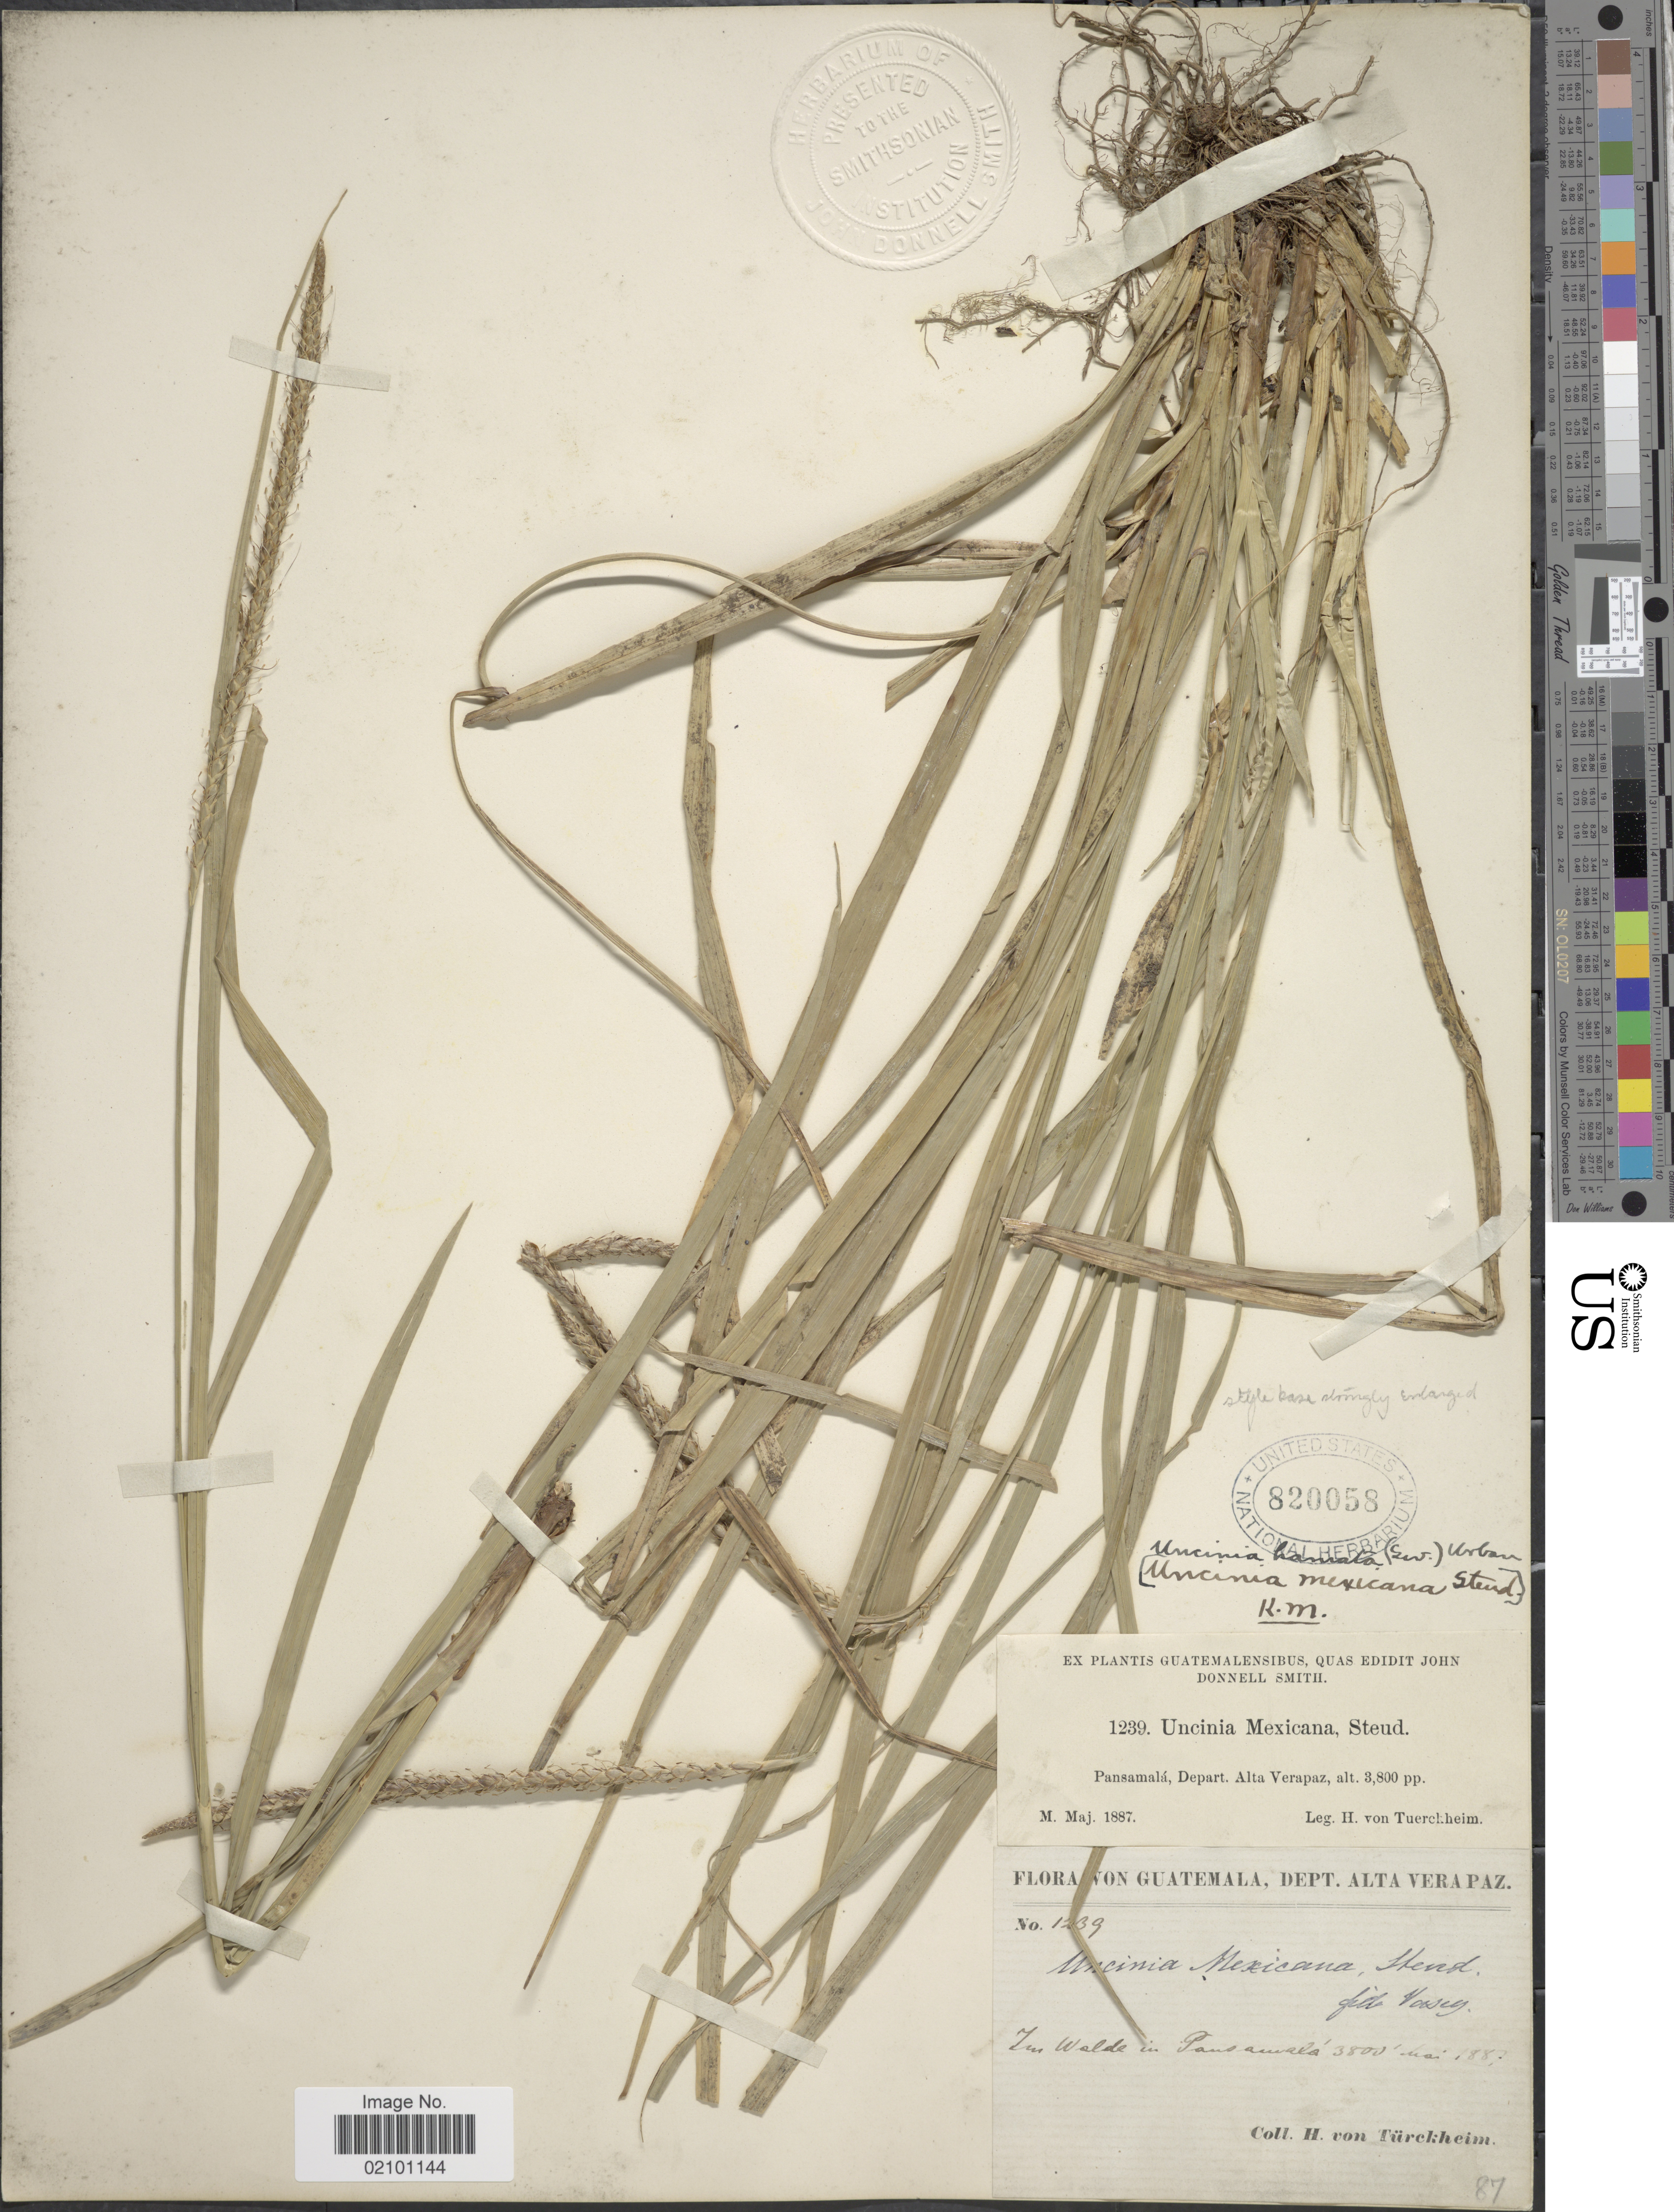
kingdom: Plantae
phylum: Tracheophyta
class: Liliopsida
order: Poales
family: Cyperaceae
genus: Carex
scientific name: Carex hamata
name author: Sw.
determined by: Jimnéz-Mejias, Pedro, (UPOS), Universidad Pablo de Olavide (SPAIN)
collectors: H. von Türckheim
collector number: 1239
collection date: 1887-05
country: Guatemala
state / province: Alta Verapaz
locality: Im Walde in Pansamala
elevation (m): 1158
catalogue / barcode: US 820058